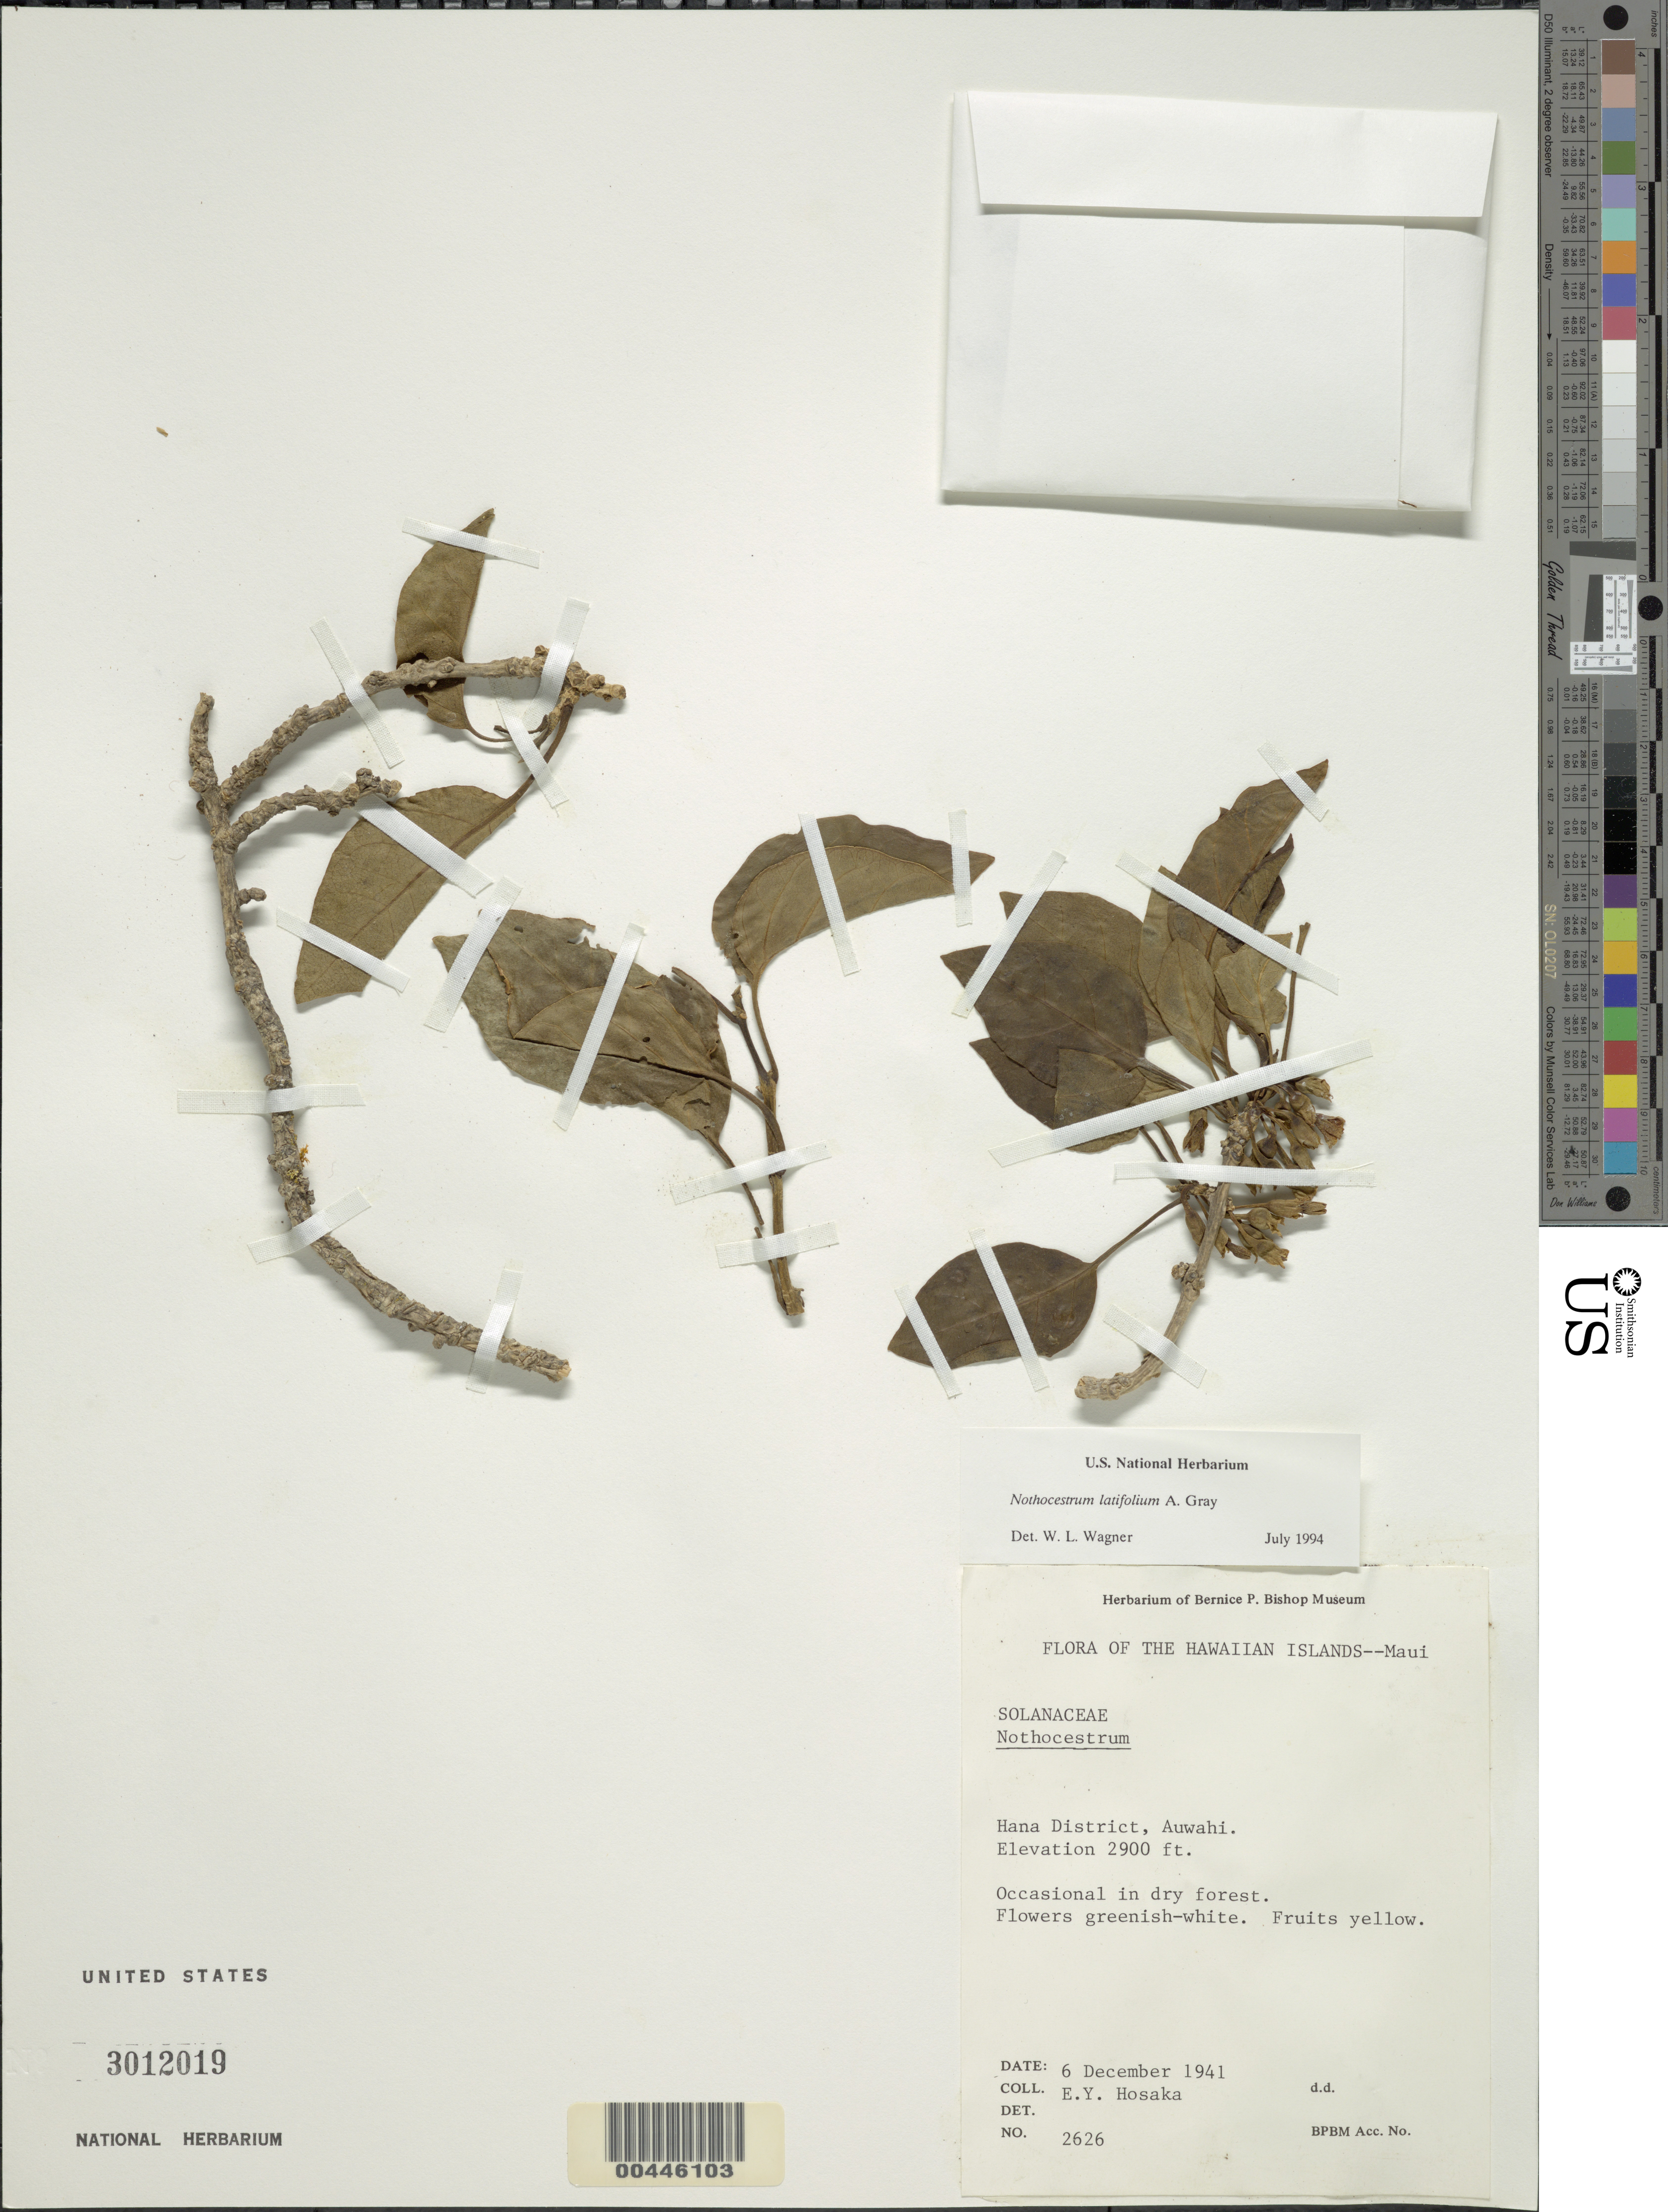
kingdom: Plantae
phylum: Tracheophyta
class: Magnoliopsida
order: Solanales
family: Solanaceae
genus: Nothocestrum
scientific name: Nothocestrum latifolium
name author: A. Gray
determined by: Wagner, W. L., (BOT), Smithsonian Institution - National Museum of Natural History (UNITED STATES)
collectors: E. Y. Hosaka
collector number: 2626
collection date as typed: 6 Dec 1941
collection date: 1941-12-06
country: United States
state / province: Hawaii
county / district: Maui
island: Maui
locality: Hana Dist., Auwahi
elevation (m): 884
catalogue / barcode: US 3012019